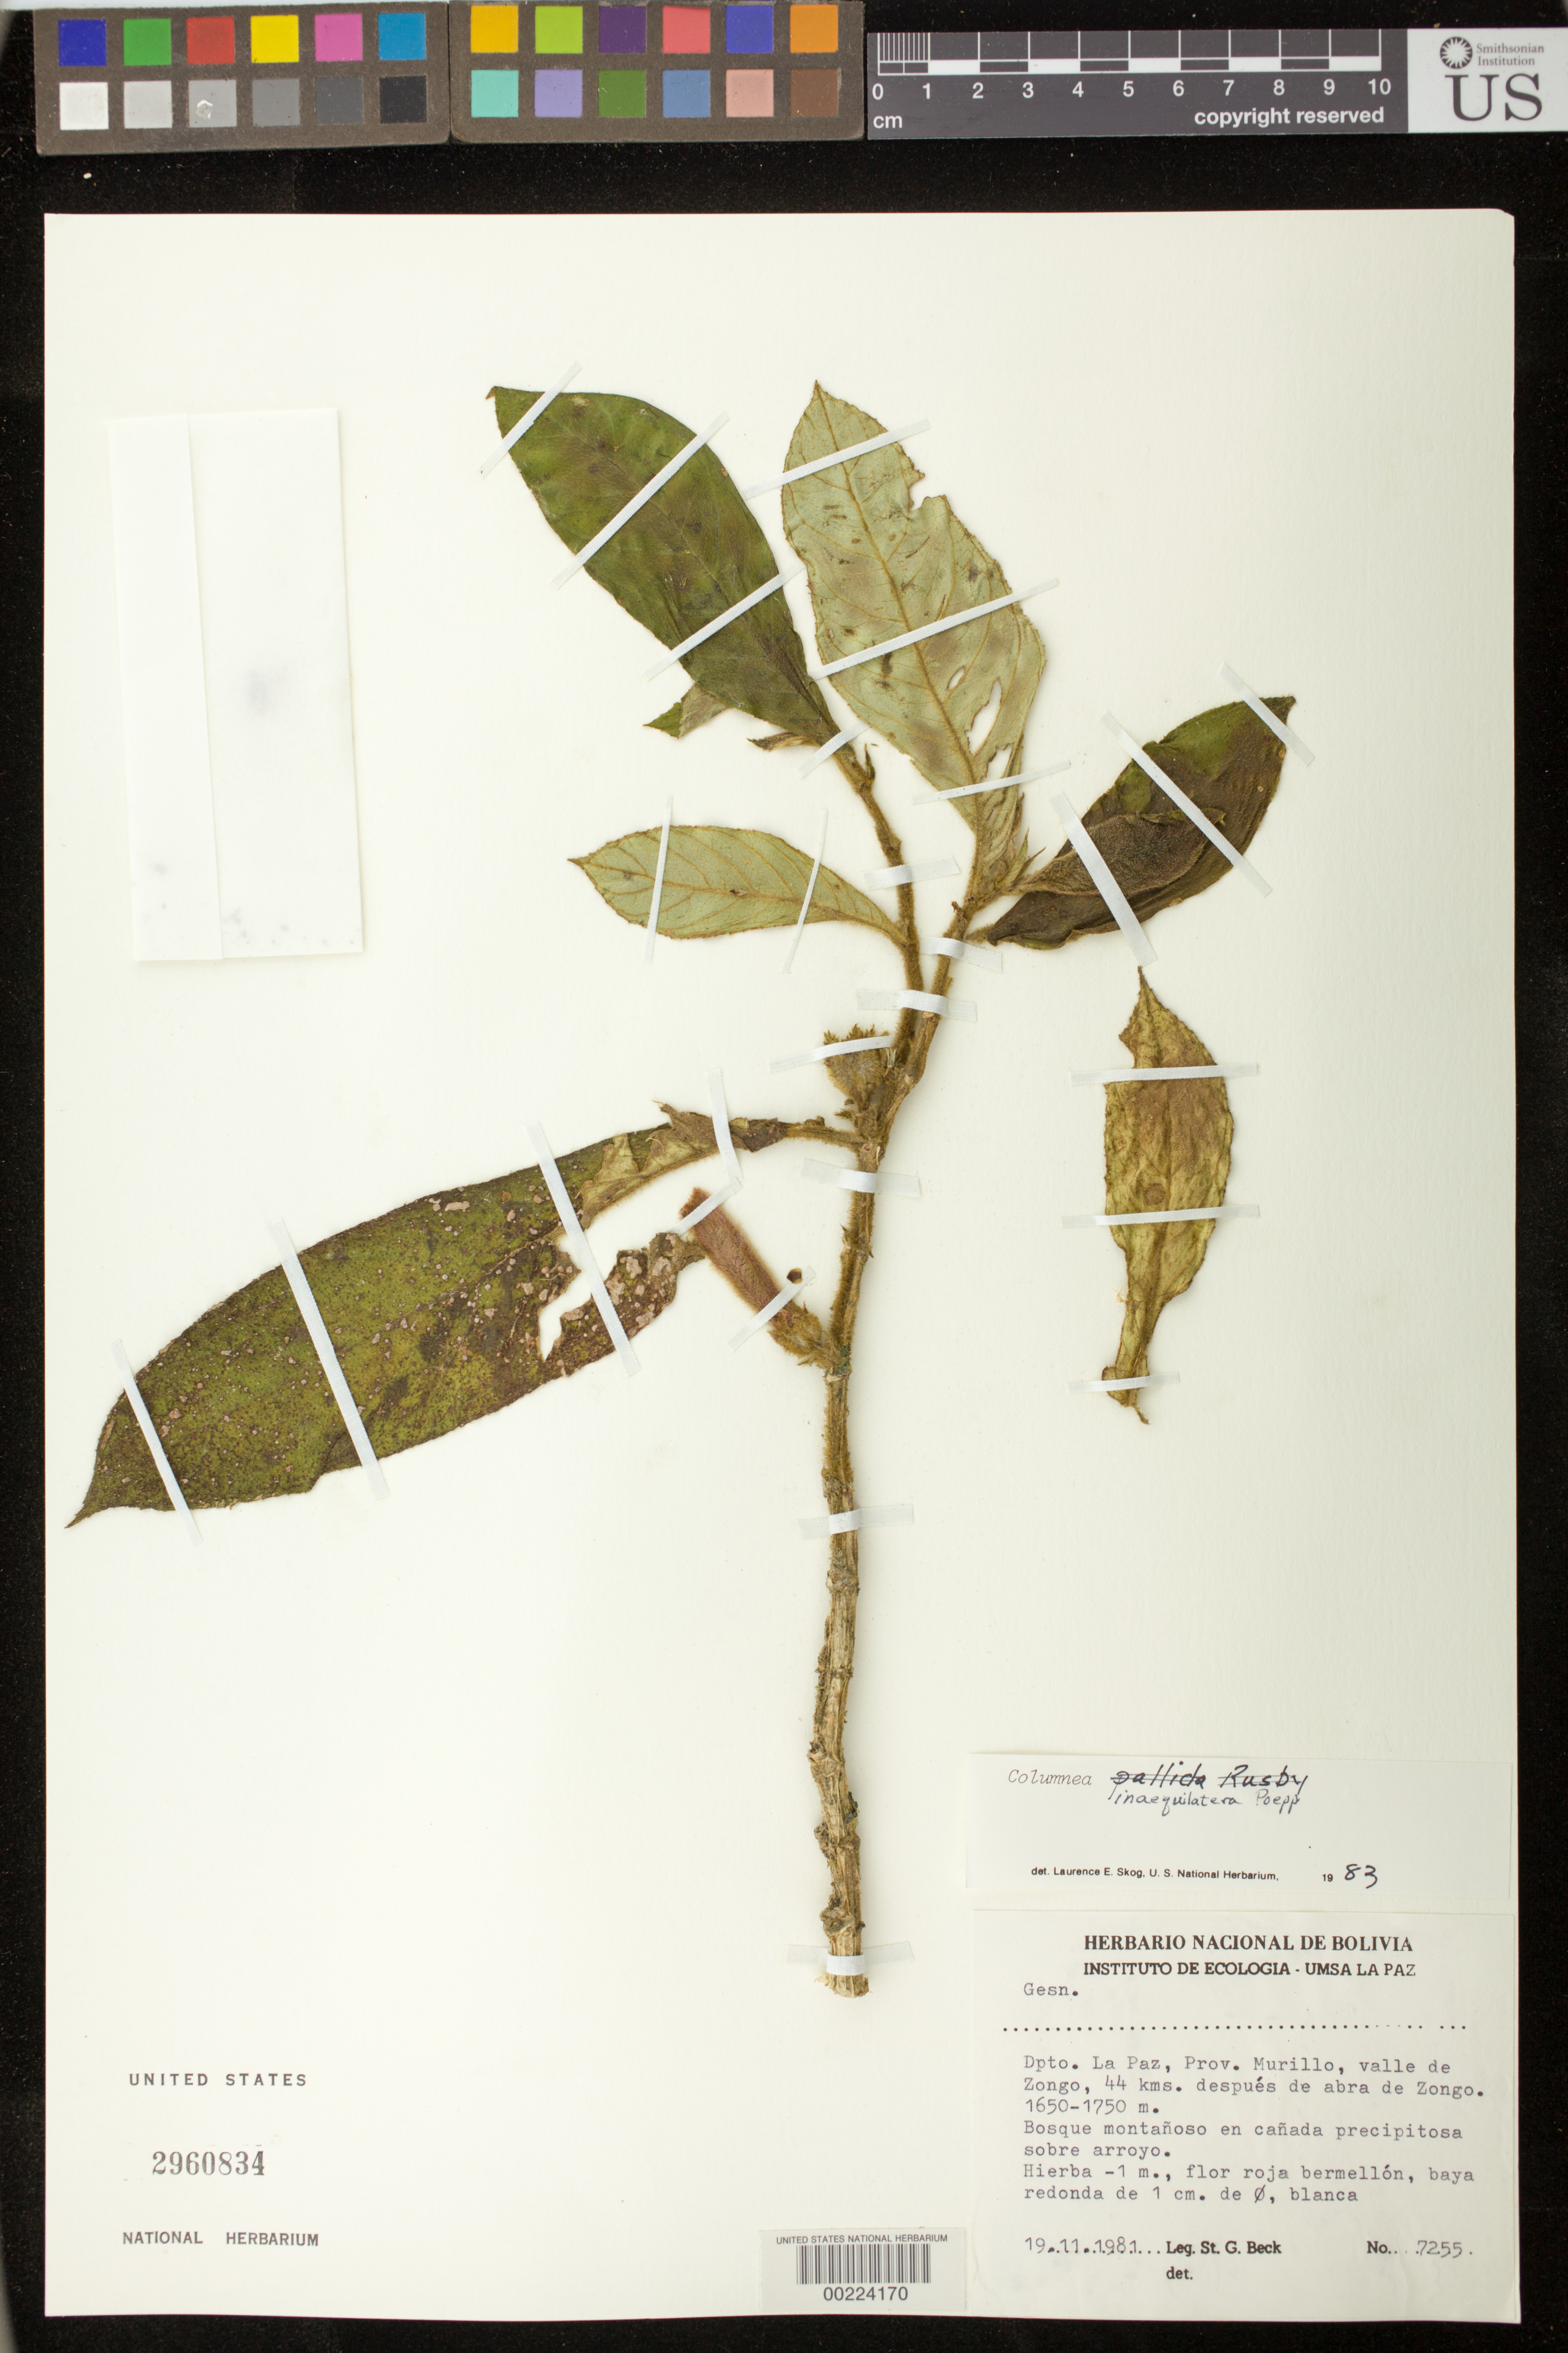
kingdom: Plantae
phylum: Tracheophyta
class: Magnoliopsida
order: Lamiales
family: Gesneriaceae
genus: Columnea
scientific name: Columnea inaequilatera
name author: Poepp.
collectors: S. G. Beck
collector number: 7255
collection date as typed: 19 Nov 1981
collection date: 1981-11-19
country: Bolivia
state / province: La Paz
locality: Prov. Murillo, valley of Zongo, 44 km after the mountain pass of Zongo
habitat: Montane forest ...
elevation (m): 1650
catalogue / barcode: US 2960834